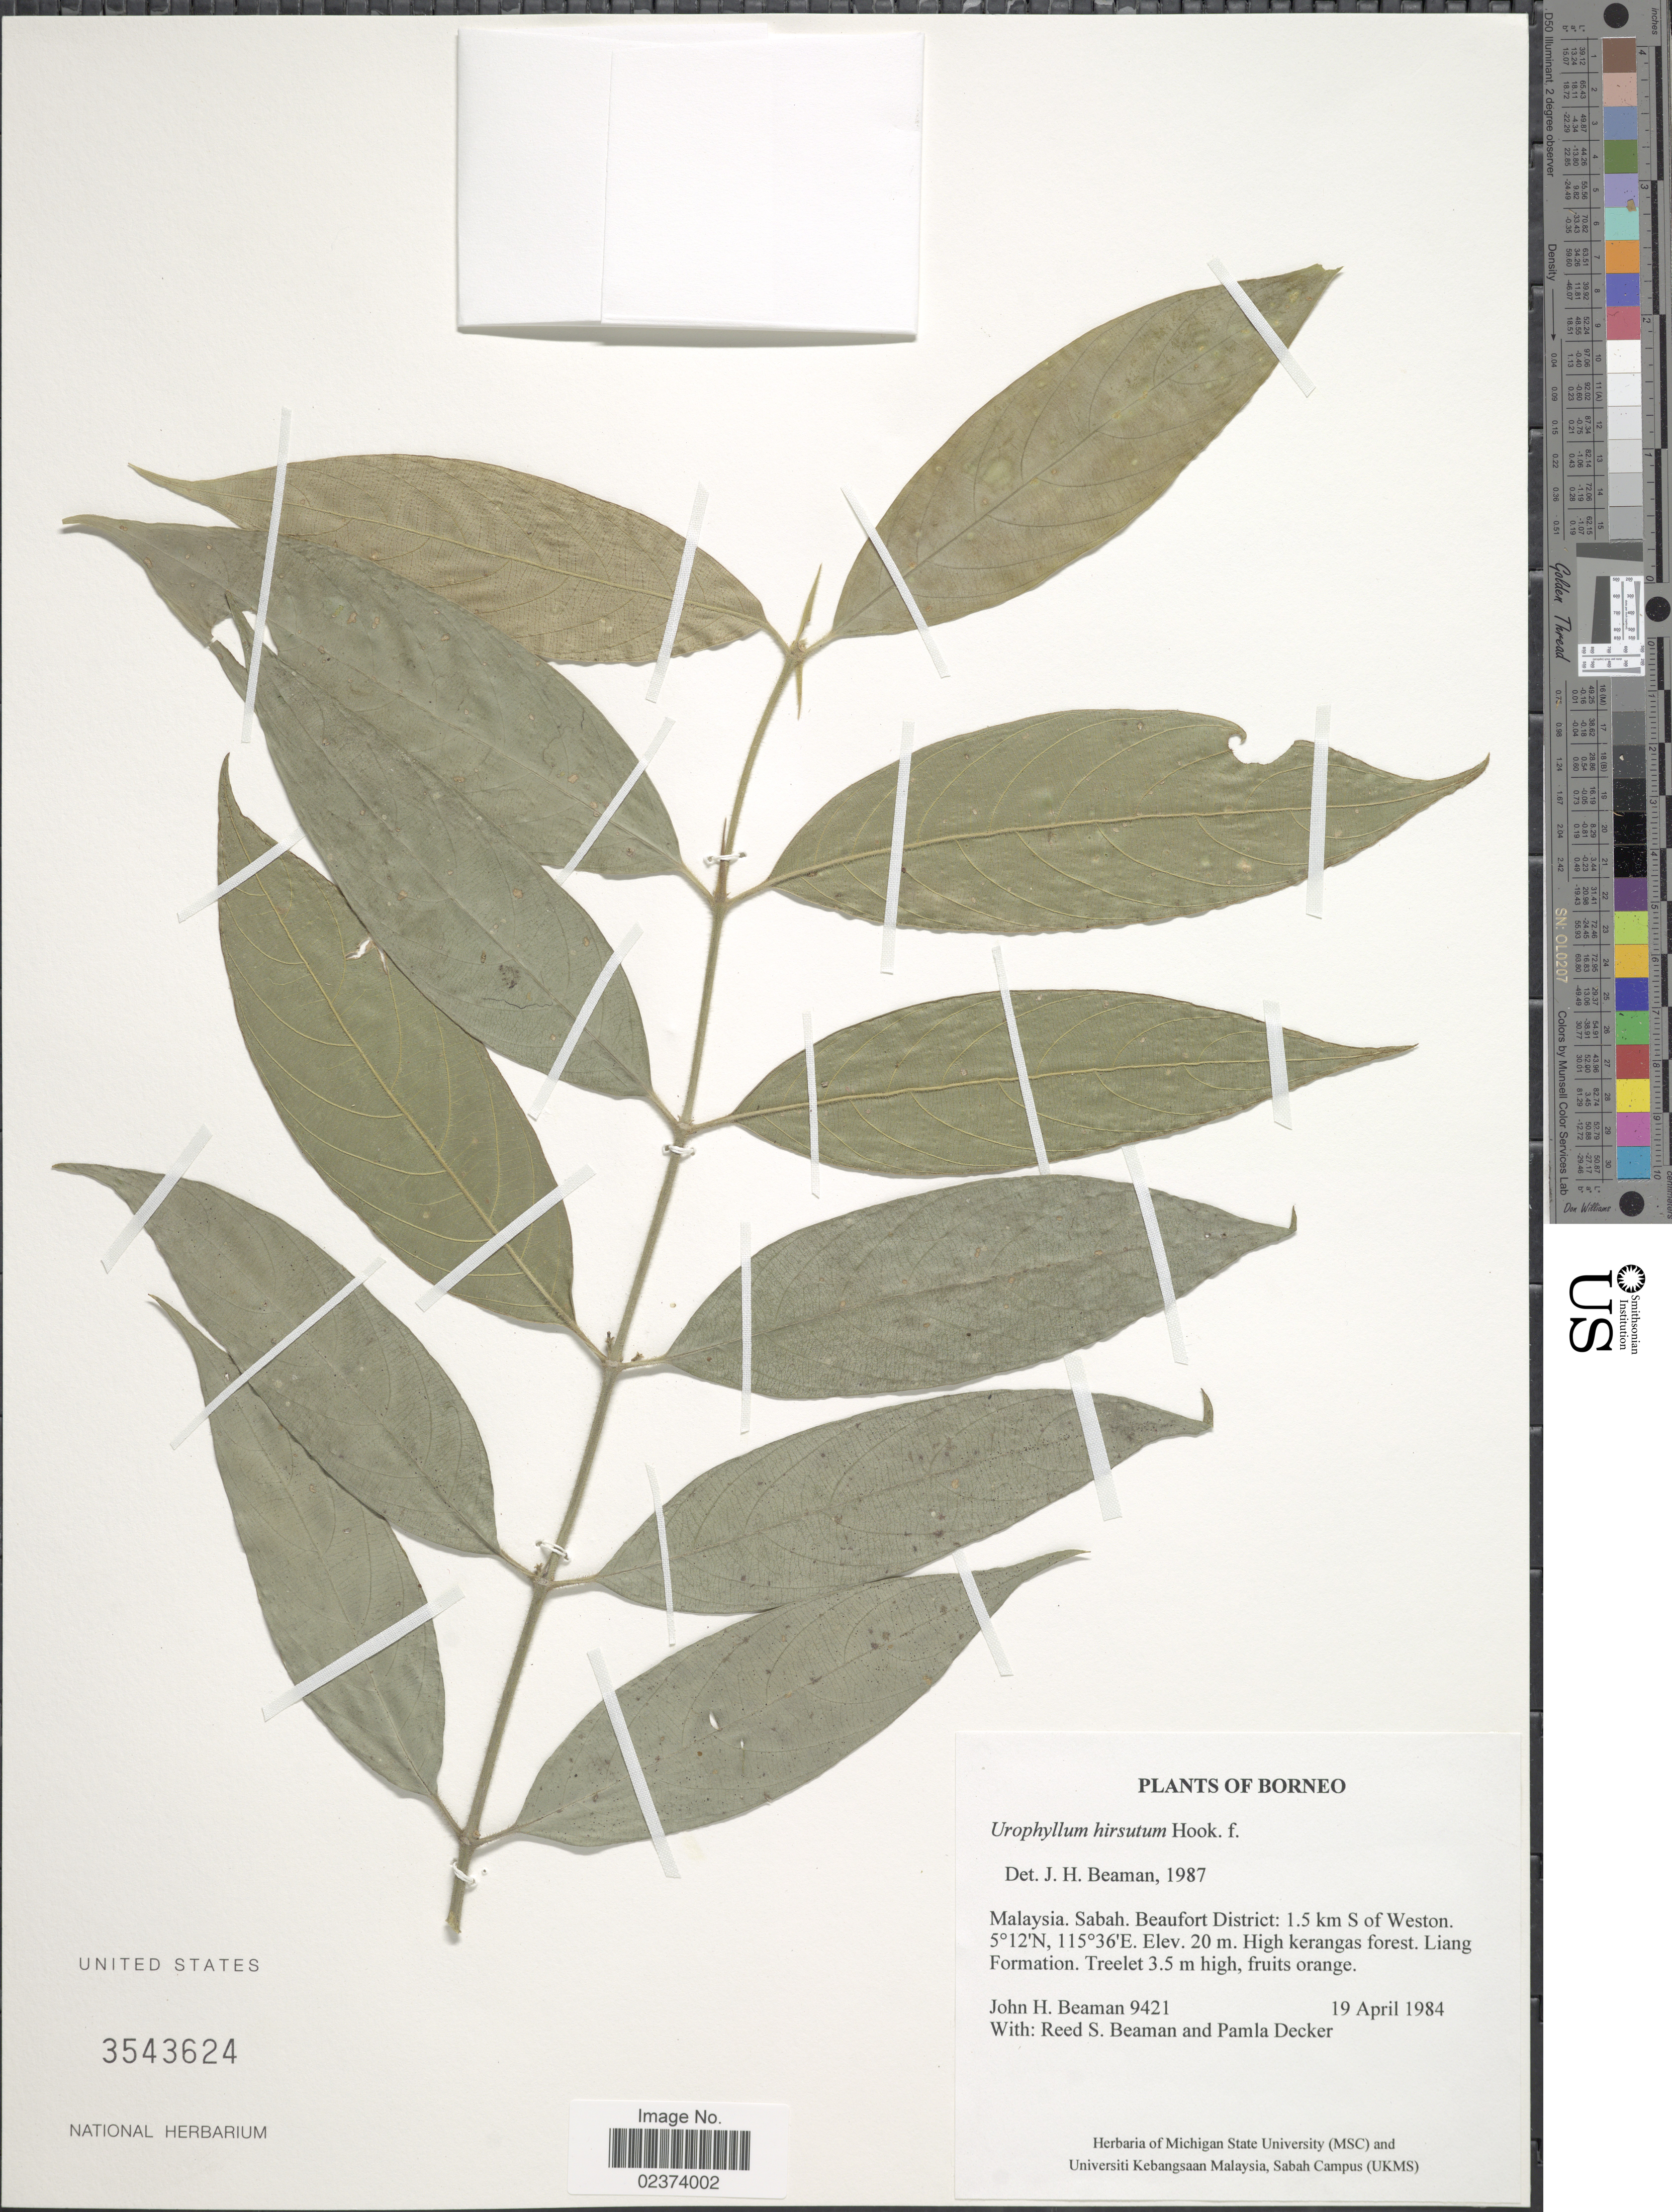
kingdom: Plantae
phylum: Tracheophyta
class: Magnoliopsida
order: Gentianales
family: Rubiaceae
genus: Urophyllum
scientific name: Urophyllum hirsutum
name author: Hook. f.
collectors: J. H. Beaman, R. S. Beaman & P. Decker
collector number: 9421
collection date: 1984-04-19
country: Malaysia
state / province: Sabah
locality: Borneo, Beaufort District: 1.5 km S of Weston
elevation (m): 20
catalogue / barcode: US 3543624